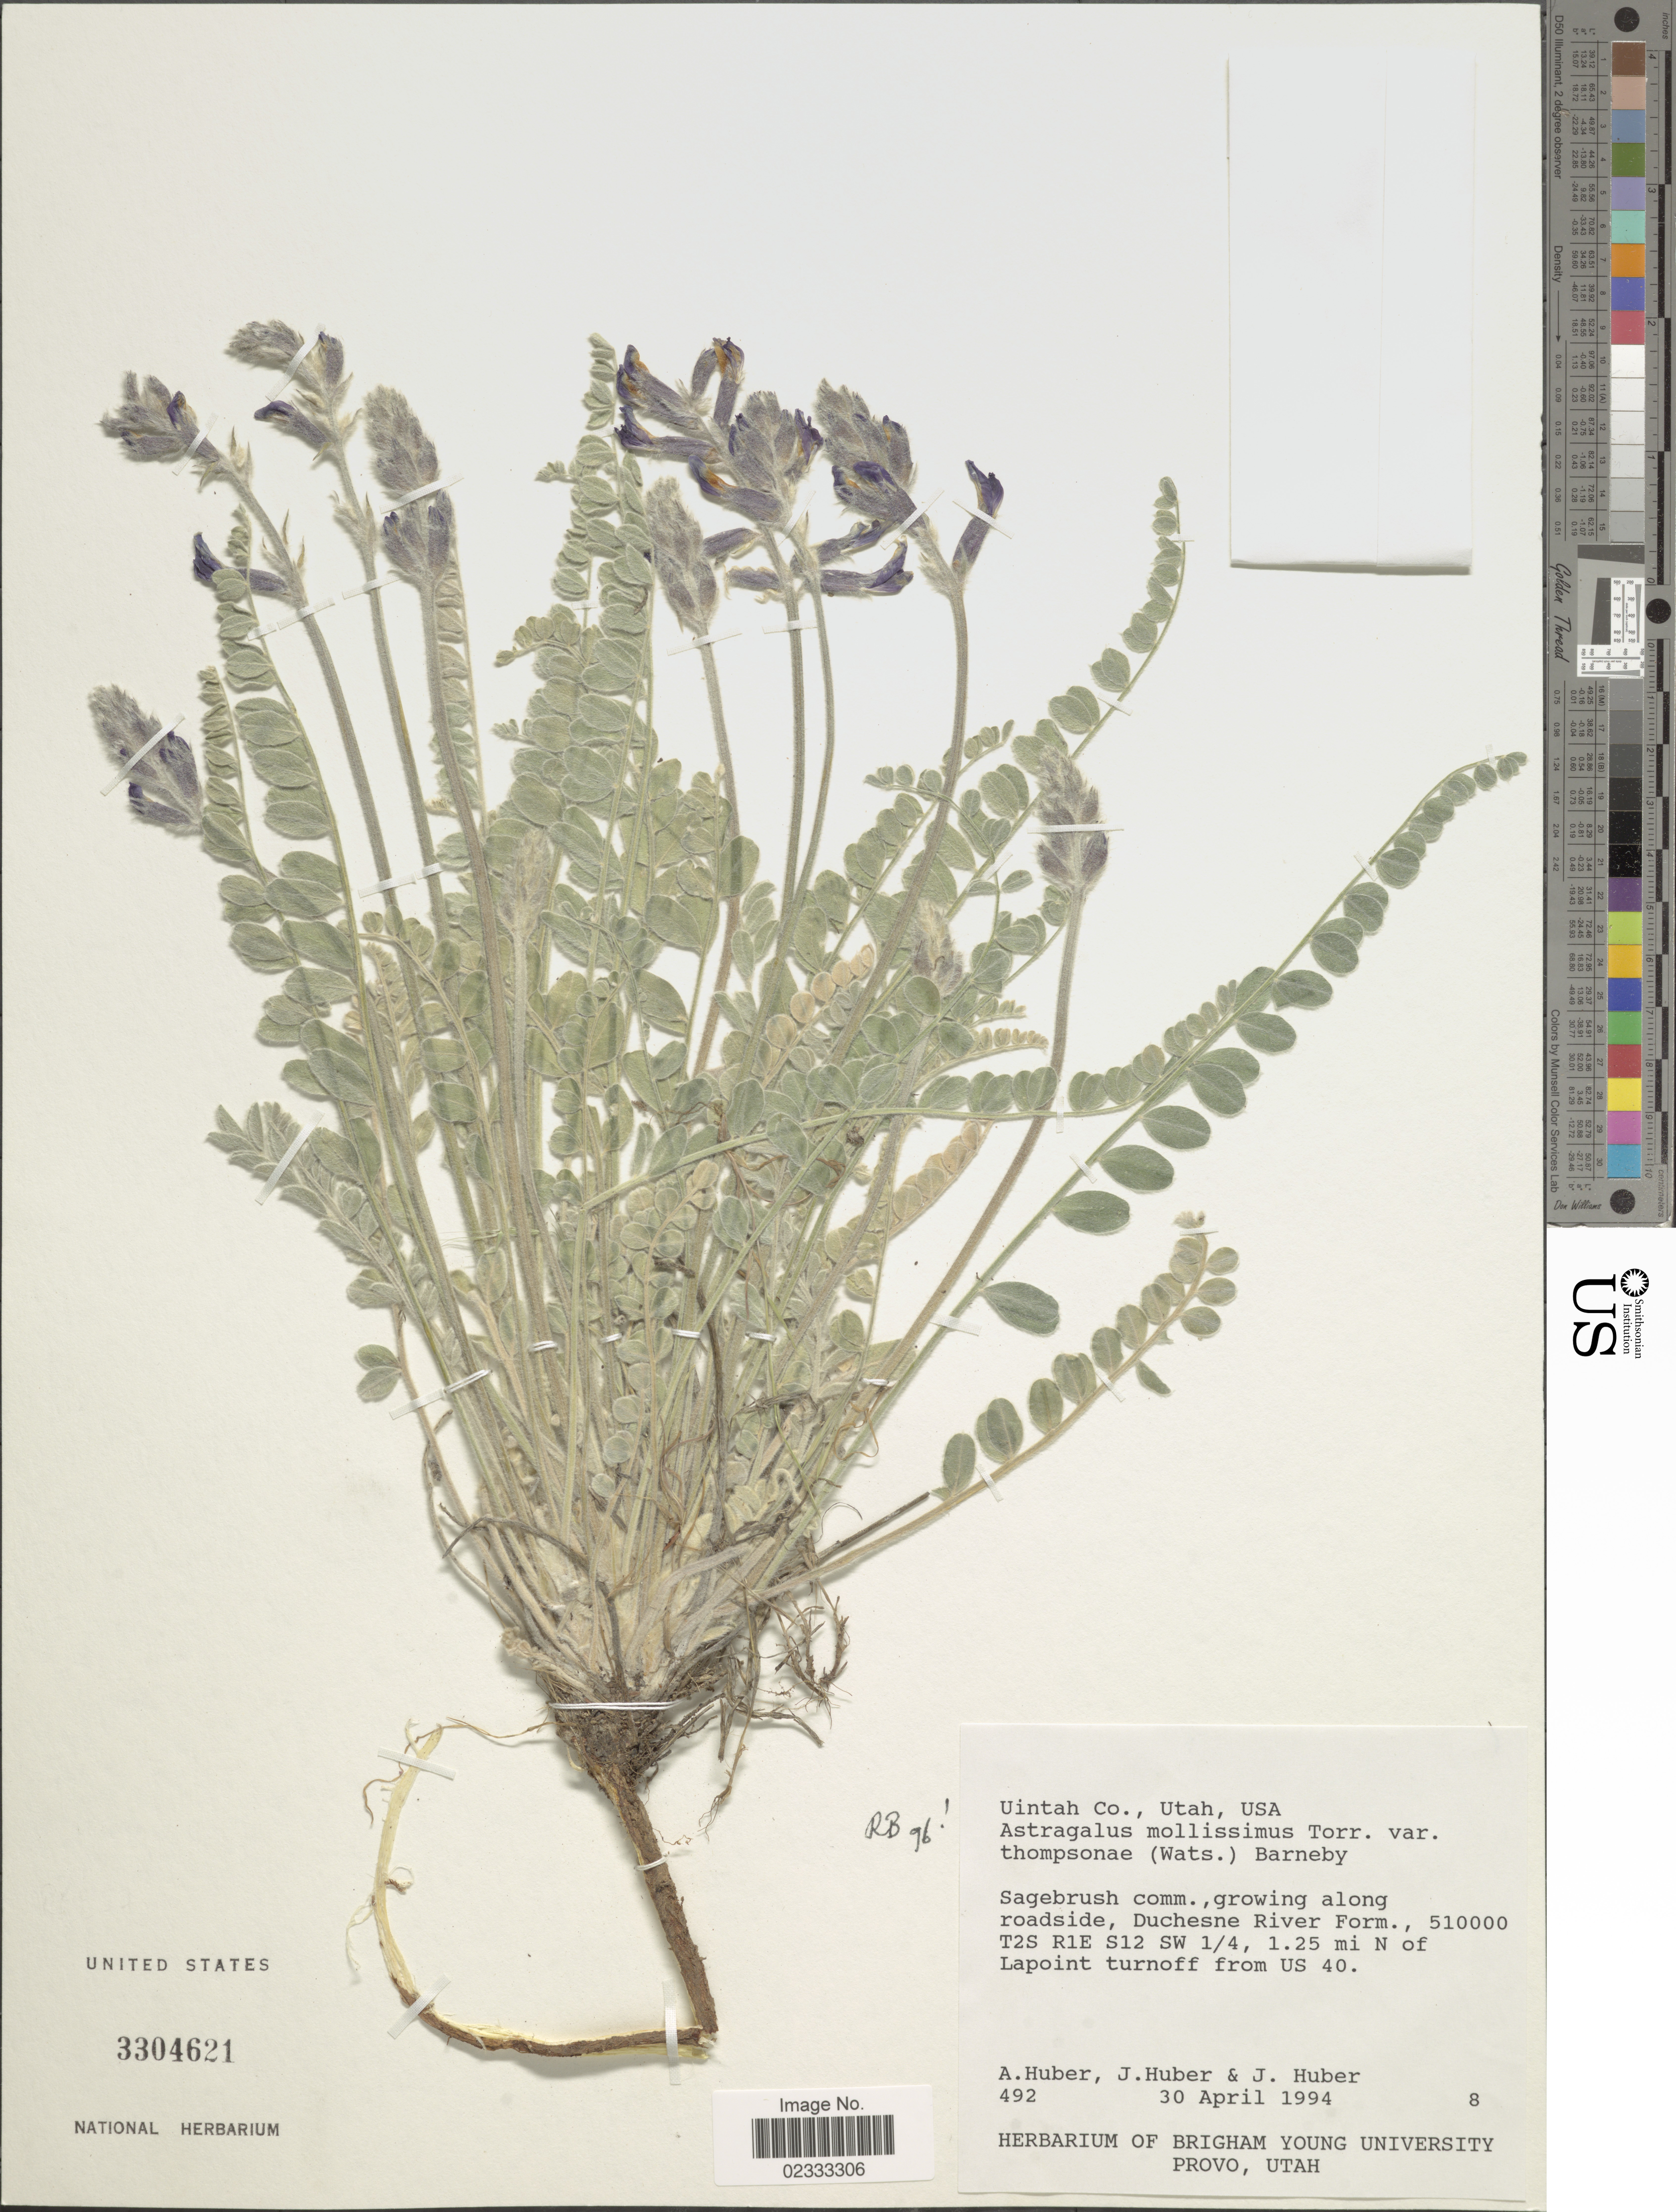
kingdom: Plantae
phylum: Tracheophyta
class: Magnoliopsida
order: Fabales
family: Fabaceae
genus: Astragalus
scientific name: Astragalus mollissimus var. thompsoniae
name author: (S. Watson) Barneby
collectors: A. Huber, J. Huber & J. Huber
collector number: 492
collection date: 1994-04-30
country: United States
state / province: Utah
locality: Uintah Co., sagebrush comm., growing along roadside, Duchesne River Form., 510000 T2S R1E S12 SW 1/4, 1.25 mi N of Lapoint turnoff from US 40.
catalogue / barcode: US 3304621